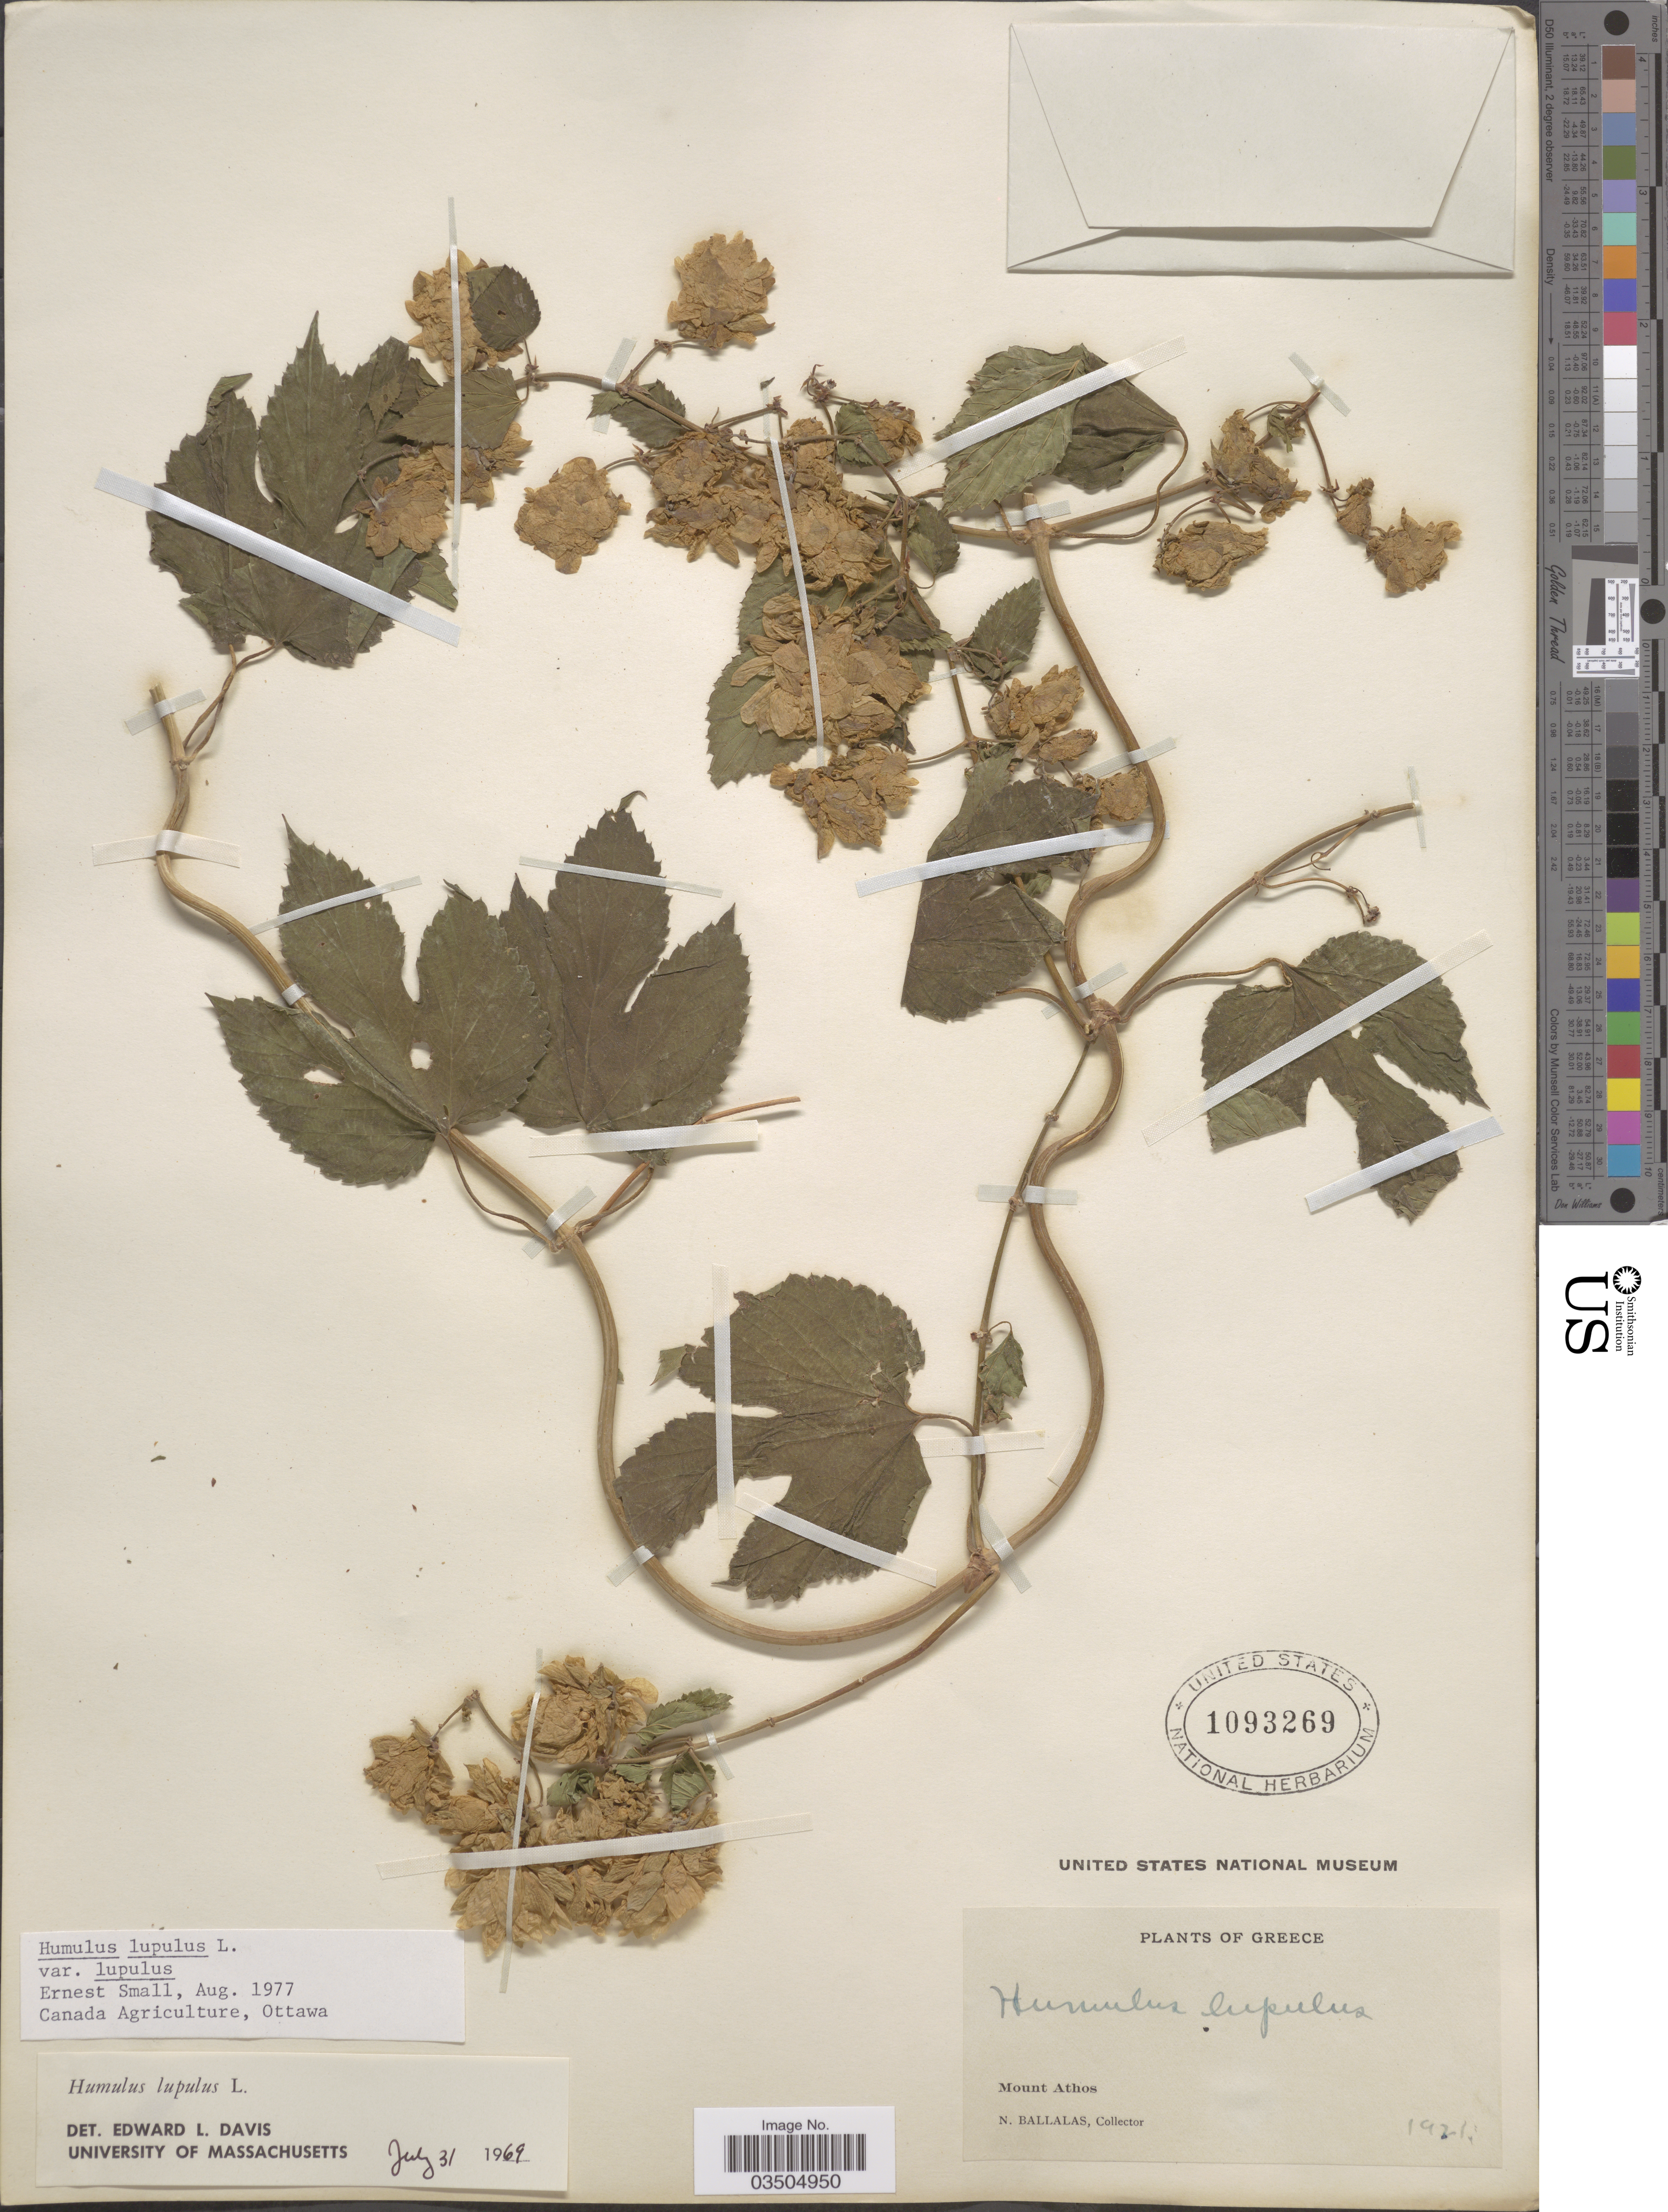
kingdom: Plantae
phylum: Tracheophyta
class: Magnoliopsida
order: Rosales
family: Cannabaceae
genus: Humulus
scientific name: Humulus lupulus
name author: L.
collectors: N. Ballalas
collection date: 1921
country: Greece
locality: Mount Athos.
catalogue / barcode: US 1093269